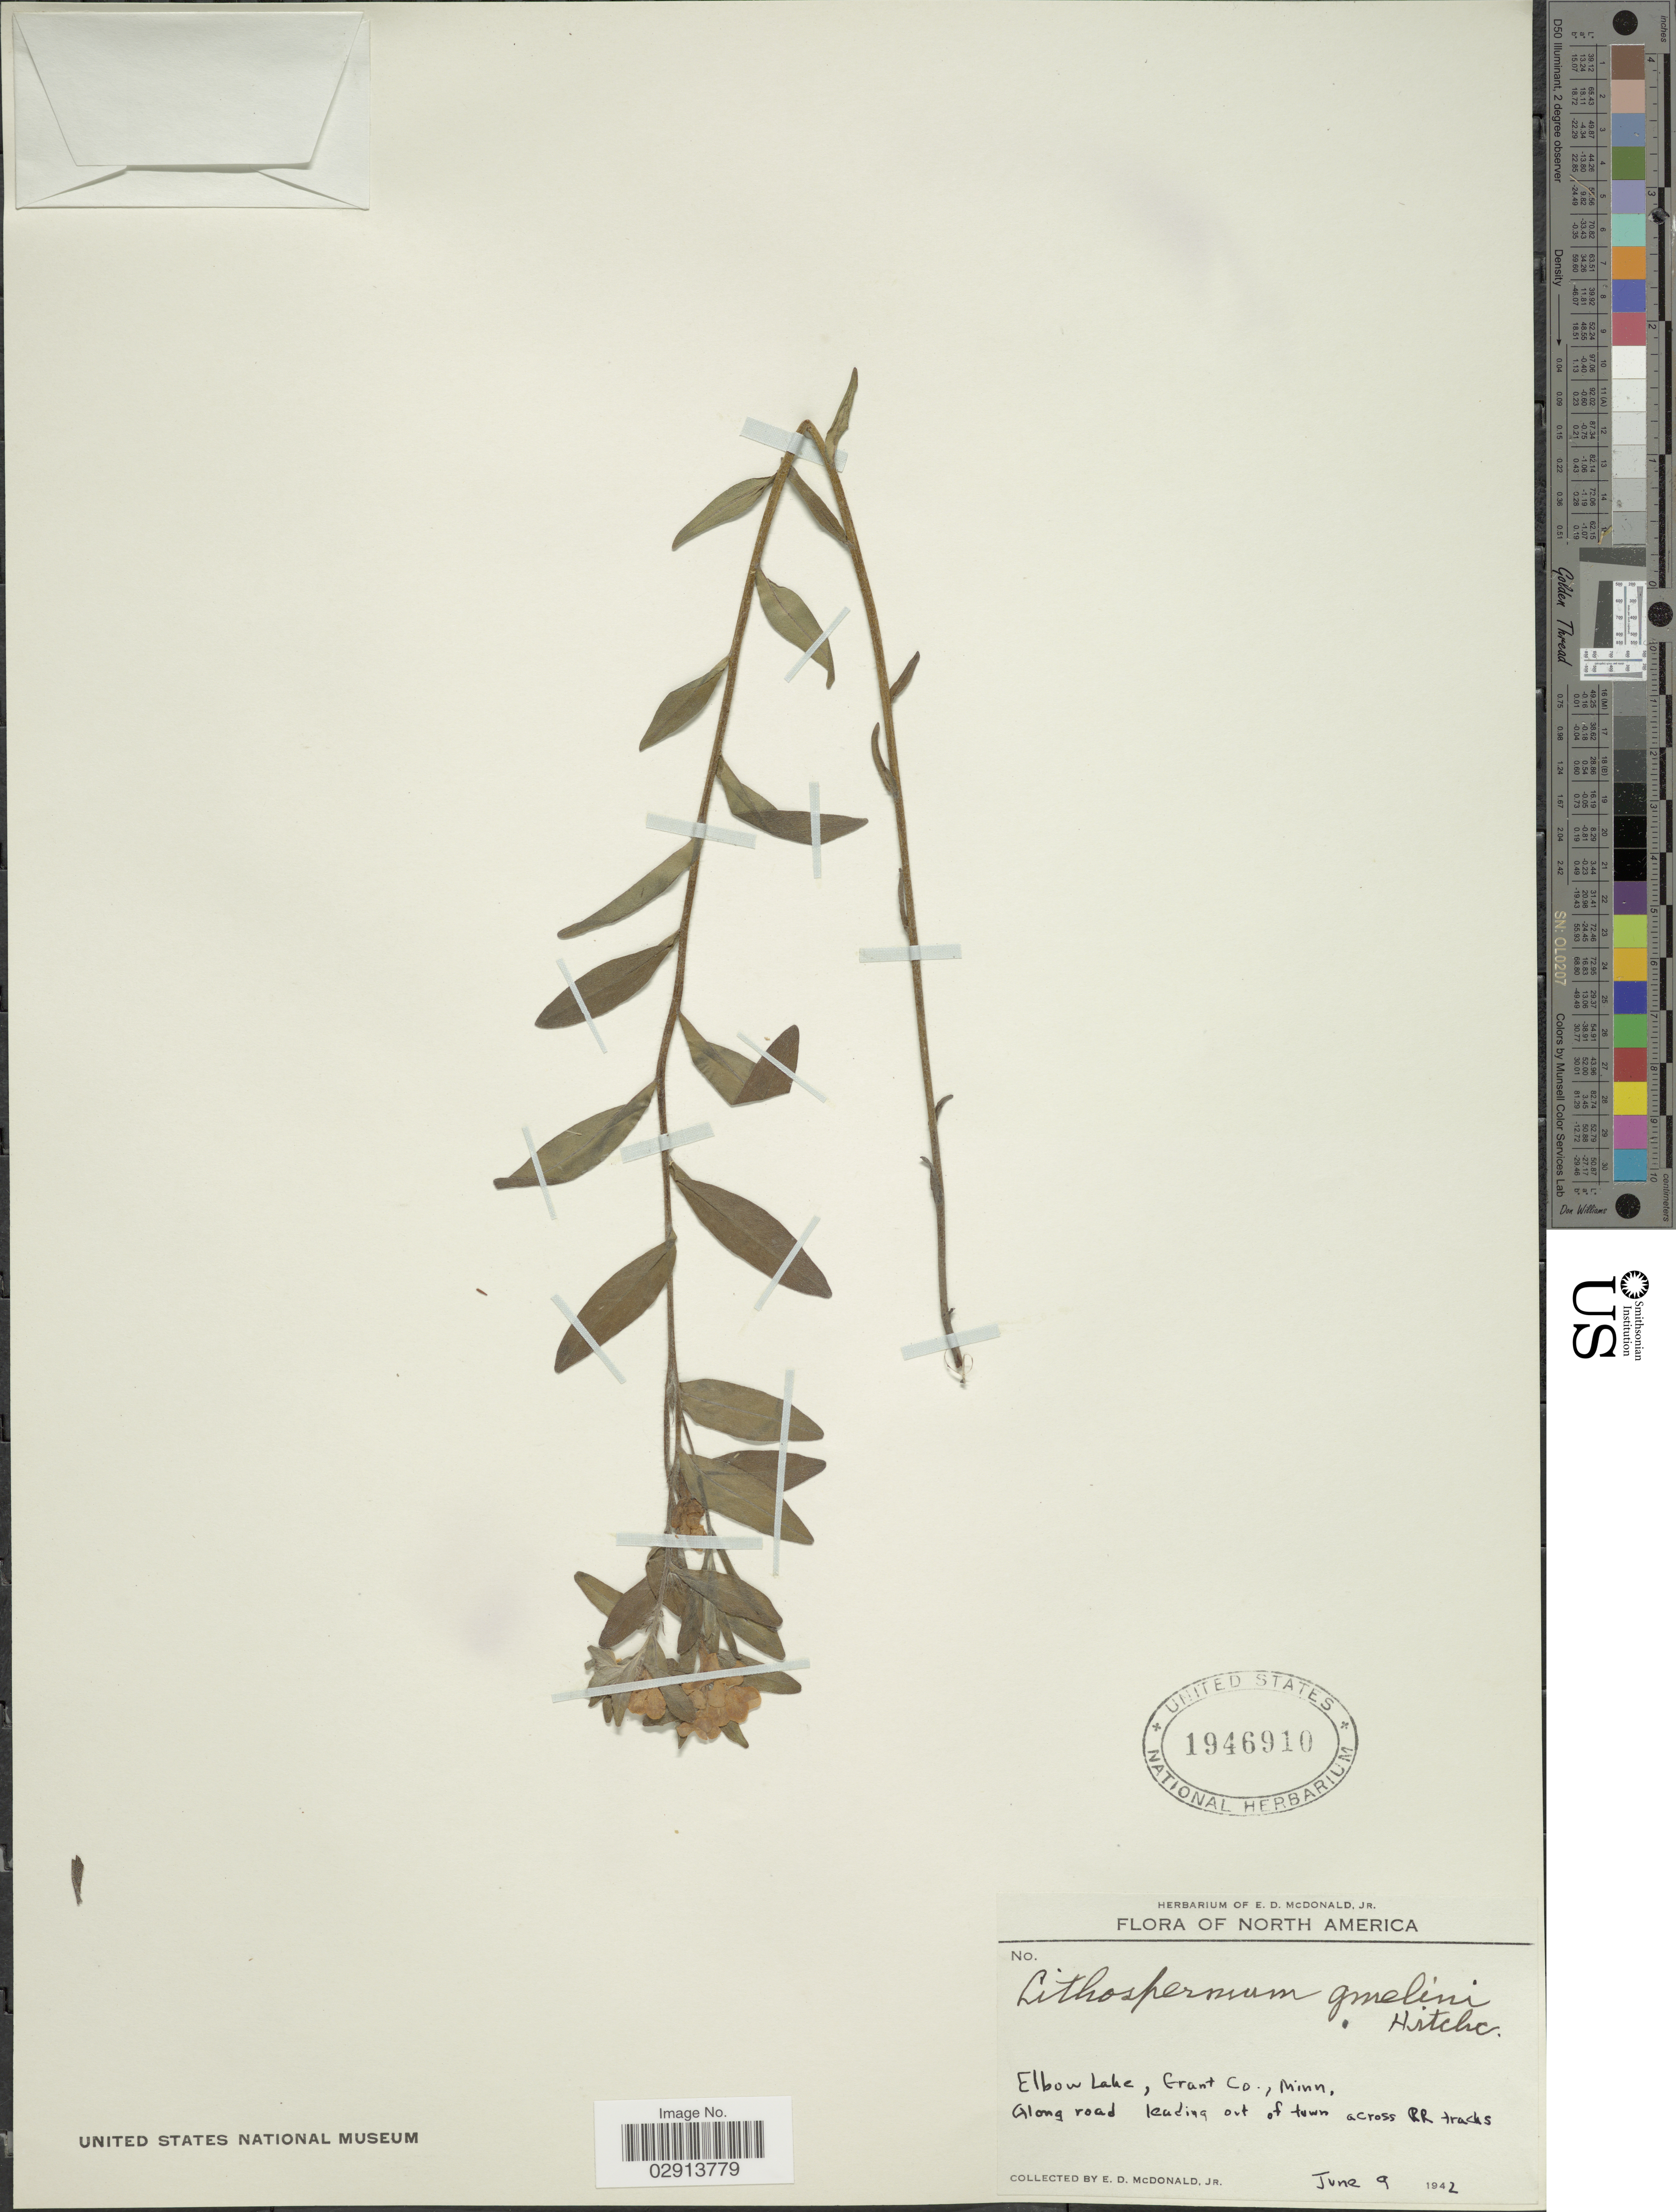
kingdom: Plantae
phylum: Tracheophyta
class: Magnoliopsida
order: Boraginales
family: Boraginaceae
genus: Lithospermum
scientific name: Lithospermum caroliniense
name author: (J.F. Gmel.) MacMill.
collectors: E. D. McDonald Jr.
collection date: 1942-06-09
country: United States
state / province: Minnesota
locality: North America. Elbow Lake, Grant Co., Minn. Along road leading out of town across RR tracks.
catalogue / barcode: US 1946910